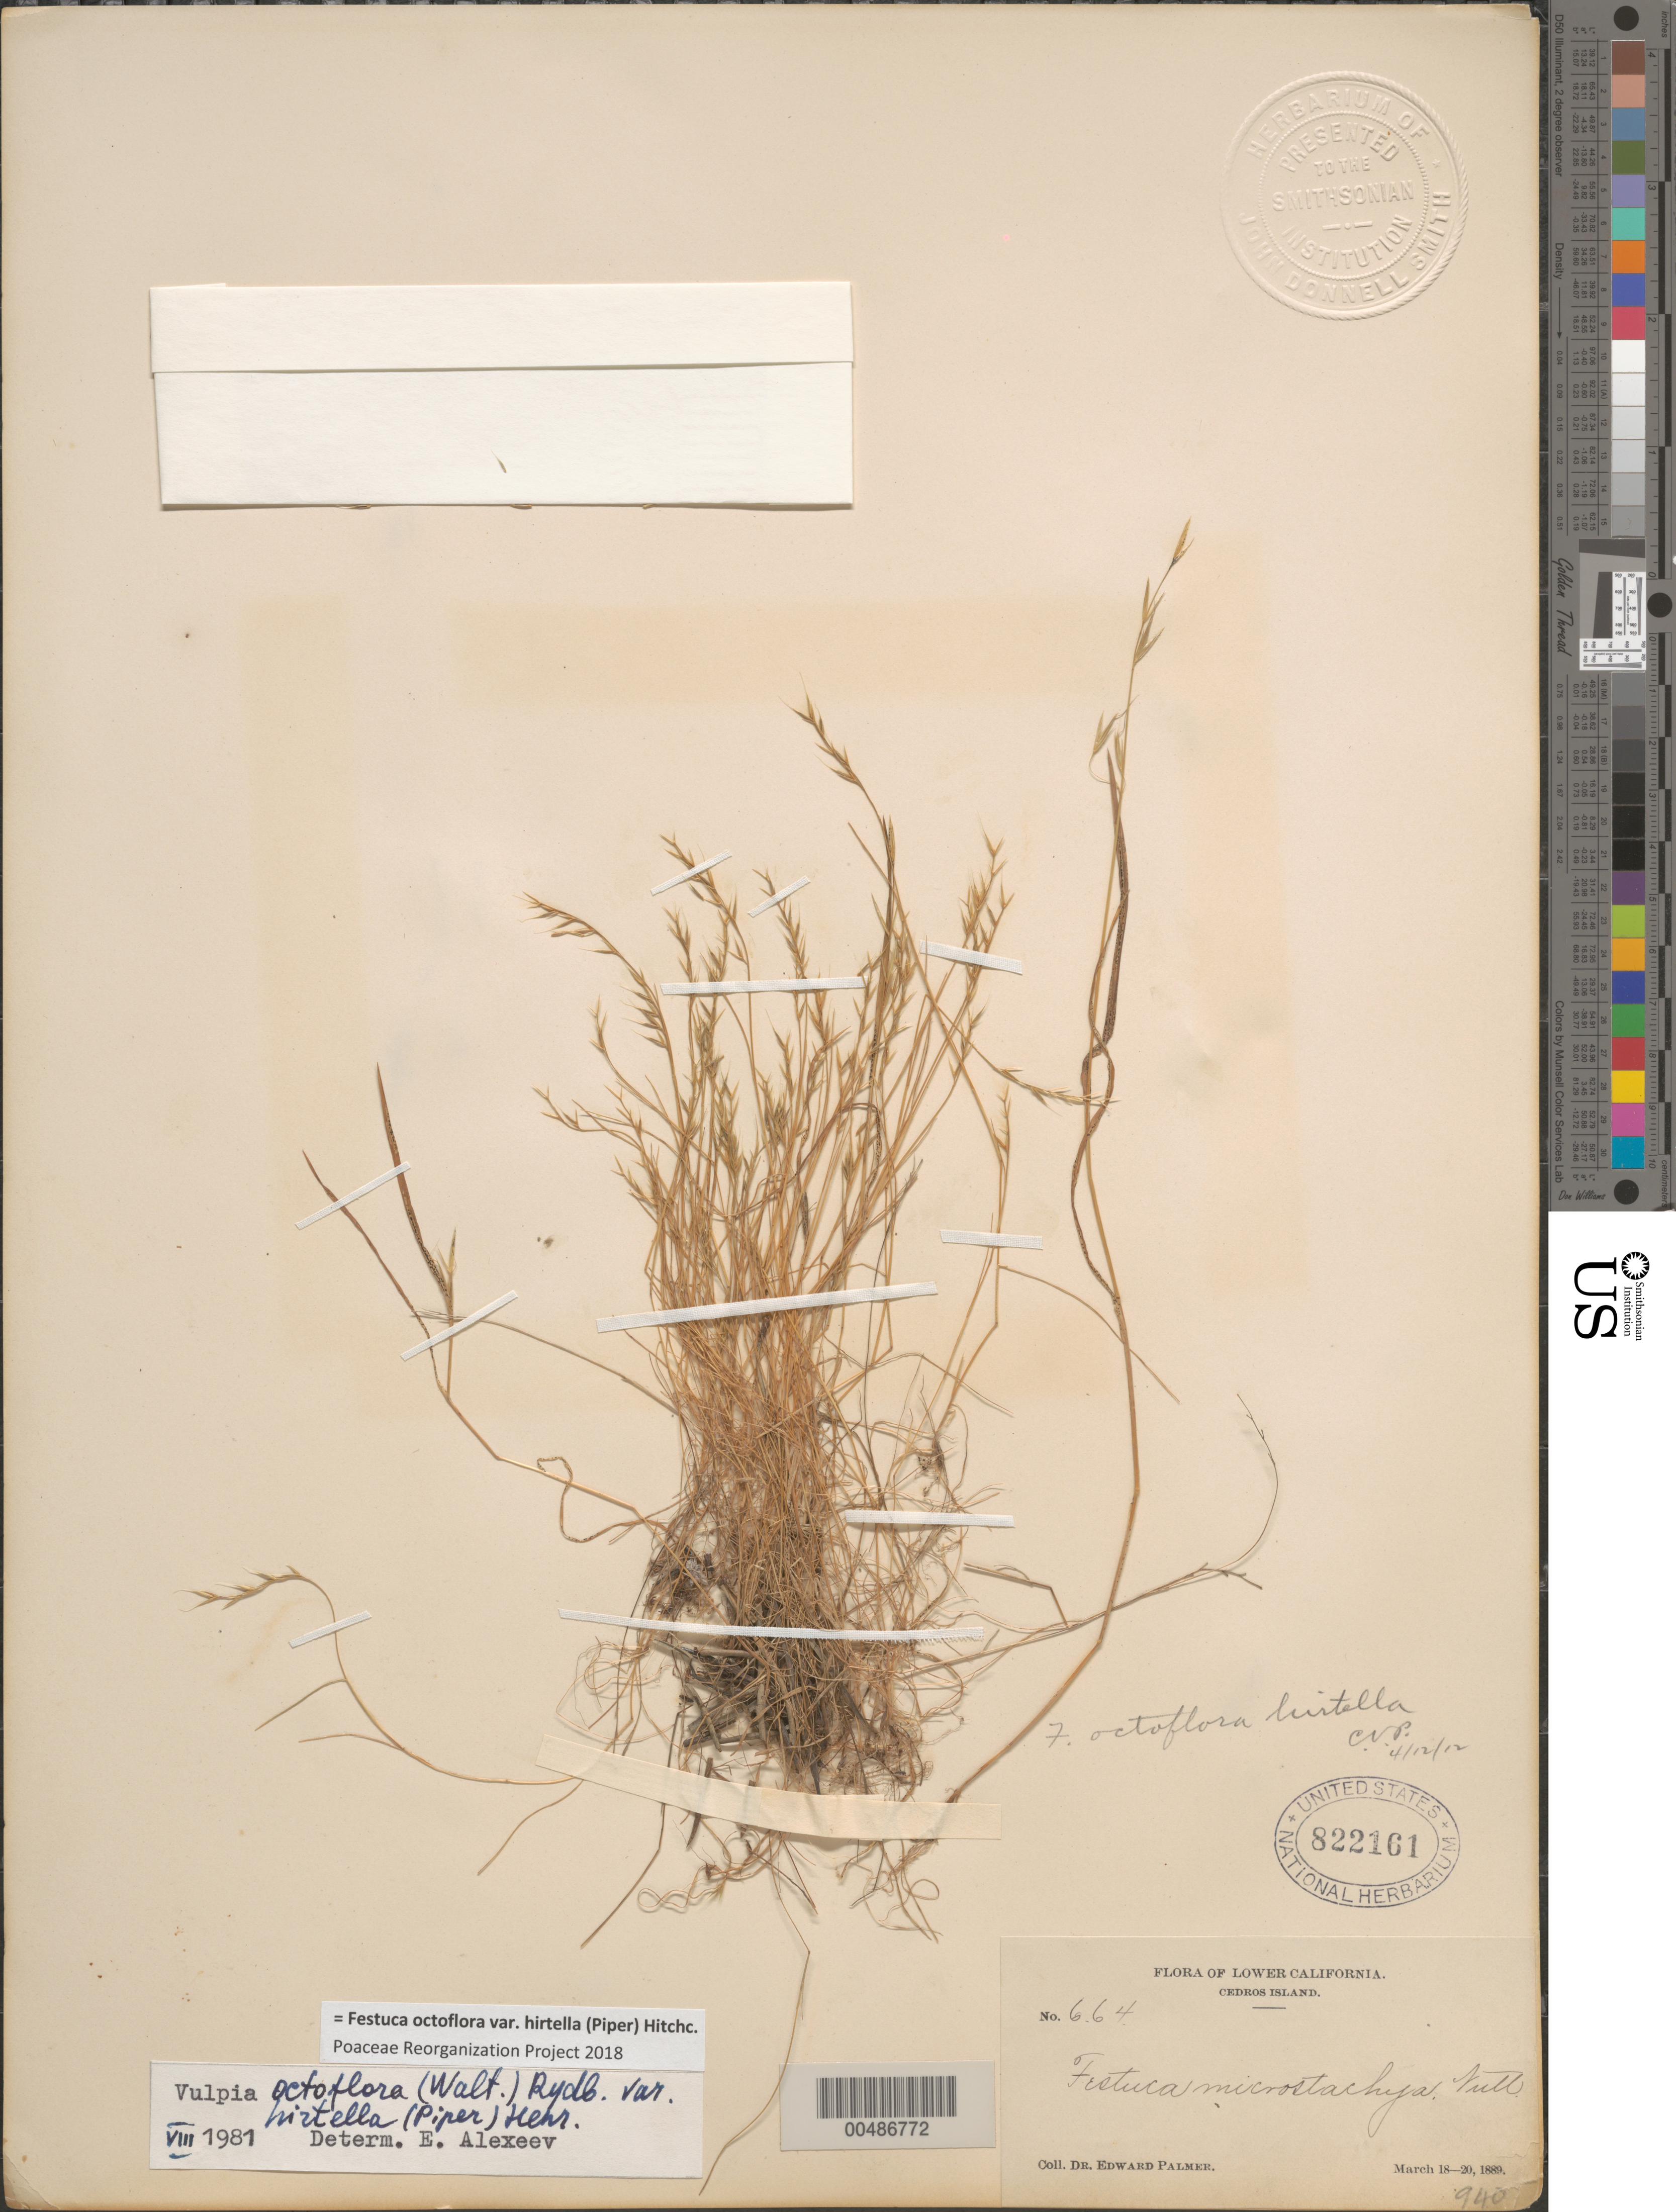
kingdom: Plantae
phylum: Tracheophyta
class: Liliopsida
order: Poales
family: Poaceae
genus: Festuca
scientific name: Festuca octoflora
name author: Walter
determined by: P., C. V.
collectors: E. Palmer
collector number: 664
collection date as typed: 18 Mar 1889 to 20 Mar 1889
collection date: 1889-03-18/1889-03-20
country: Mexico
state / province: Baja California Norte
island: Cedros Island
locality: Lower California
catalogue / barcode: US 822161